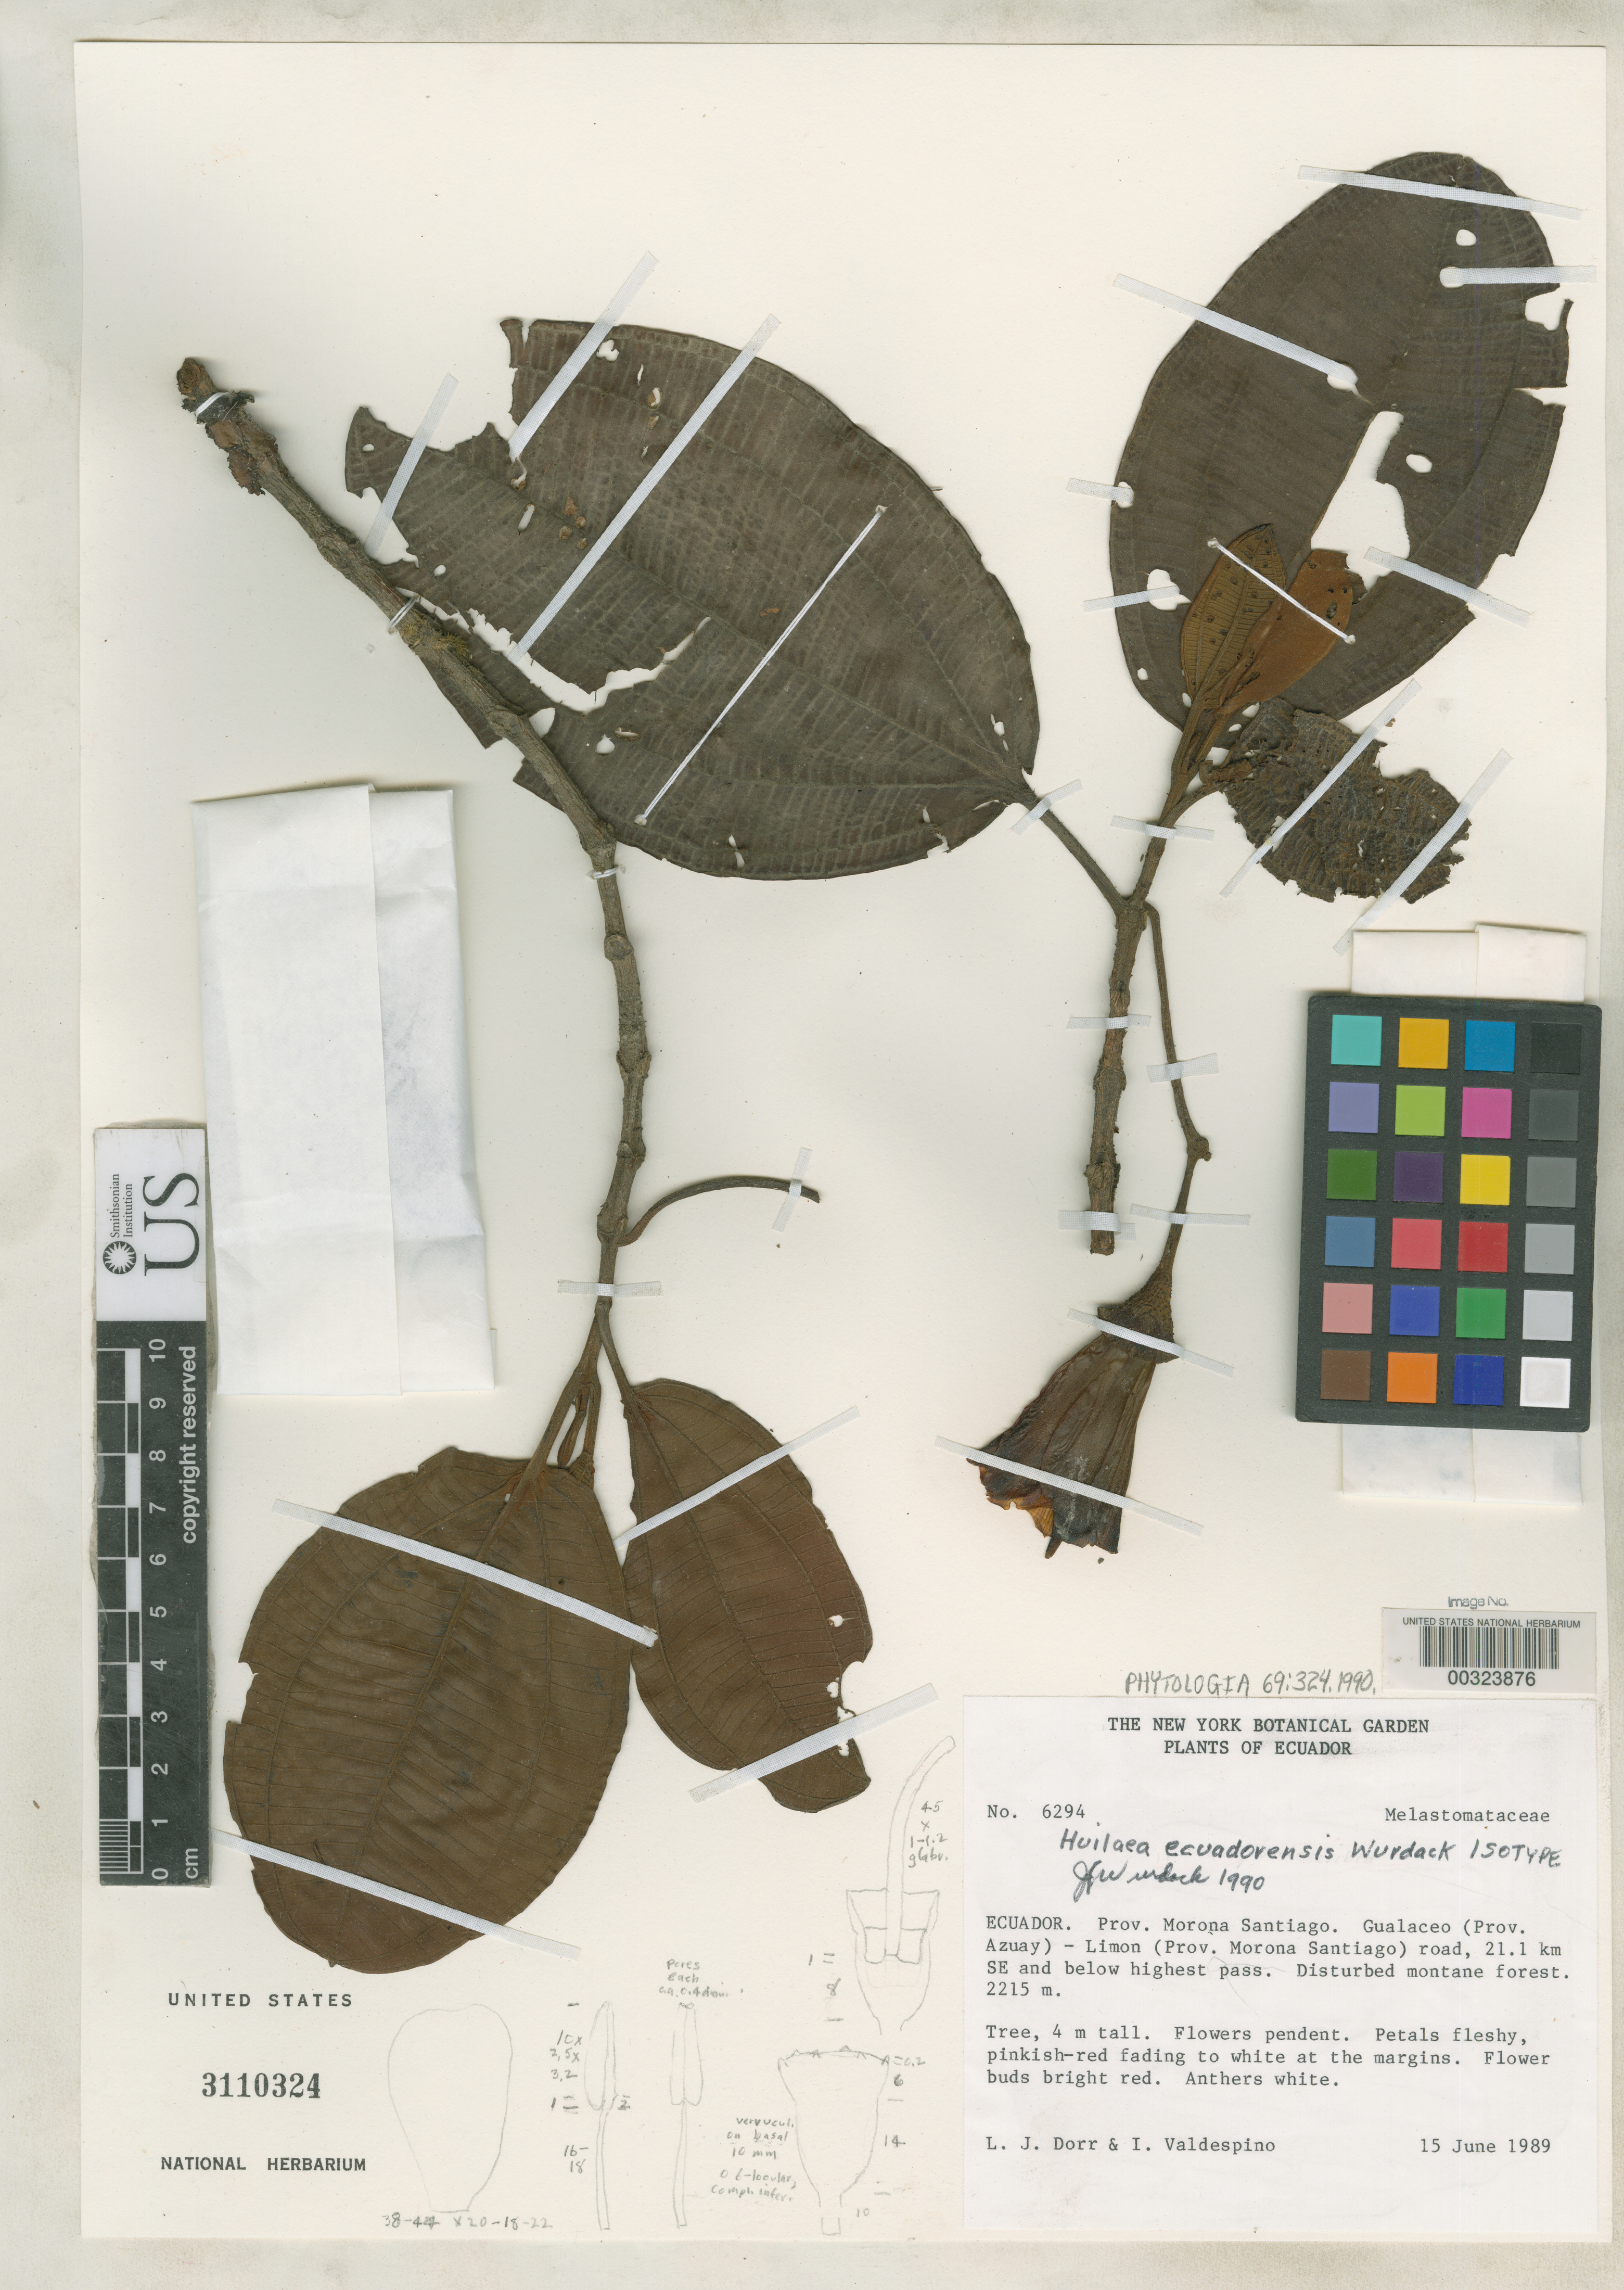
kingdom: Plantae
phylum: Tracheophyta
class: Magnoliopsida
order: Myrtales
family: Melastomataceae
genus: Huilaea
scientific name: Huilaea ecuadorensis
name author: Wurdack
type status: Isotype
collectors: L. J. Dorr & I. A. Valdespino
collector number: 6294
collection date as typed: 15 Jun 1989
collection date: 1989-06-15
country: Ecuador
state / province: Morona-Santiago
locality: Gualaceo-Limon road (Prov. Azuay - Prov. Morona-Santiago), 21.1 km SE and below highest Pass.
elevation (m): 2215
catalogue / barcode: US 3110324